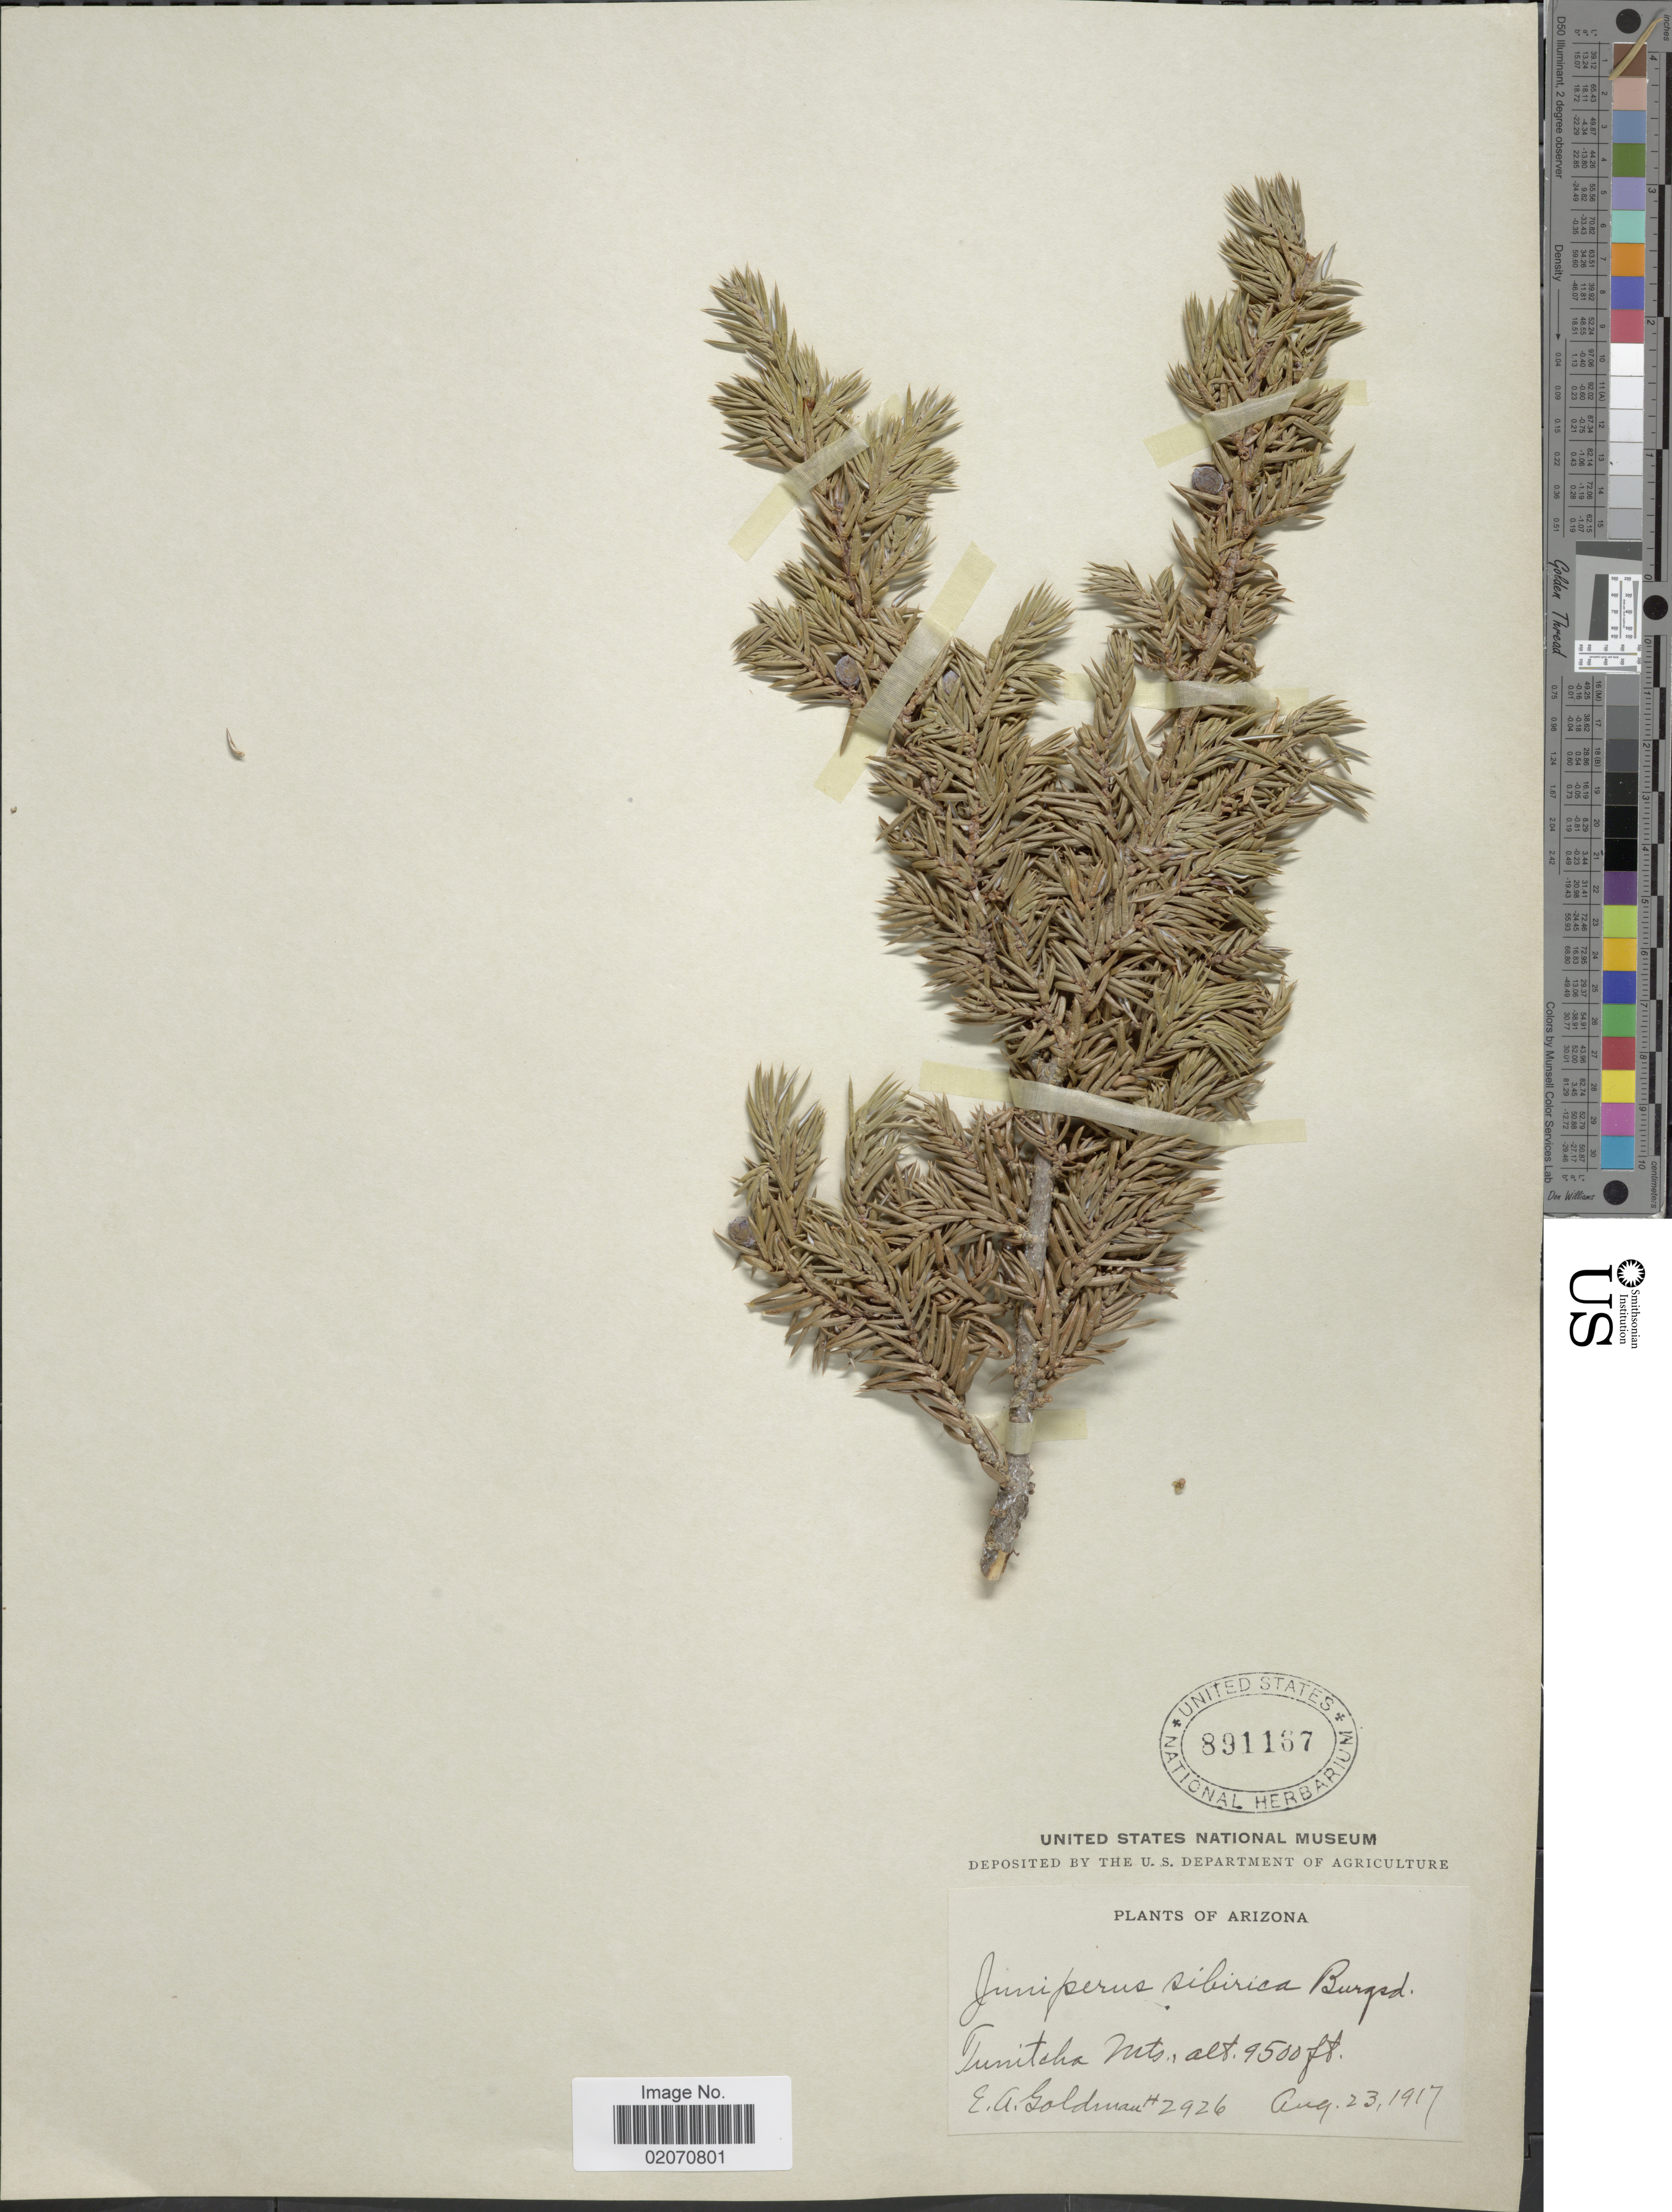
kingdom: Plantae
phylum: Tracheophyta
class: Pinopsida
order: Pinales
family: Cupressaceae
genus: Juniperus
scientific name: Juniperus communis subsp. nana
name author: (Willd.) Syme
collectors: E. A. Goldman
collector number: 2926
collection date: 1917-08-23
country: United States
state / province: Arizona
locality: Tunitcha Mts.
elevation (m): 2896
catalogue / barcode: US 891167